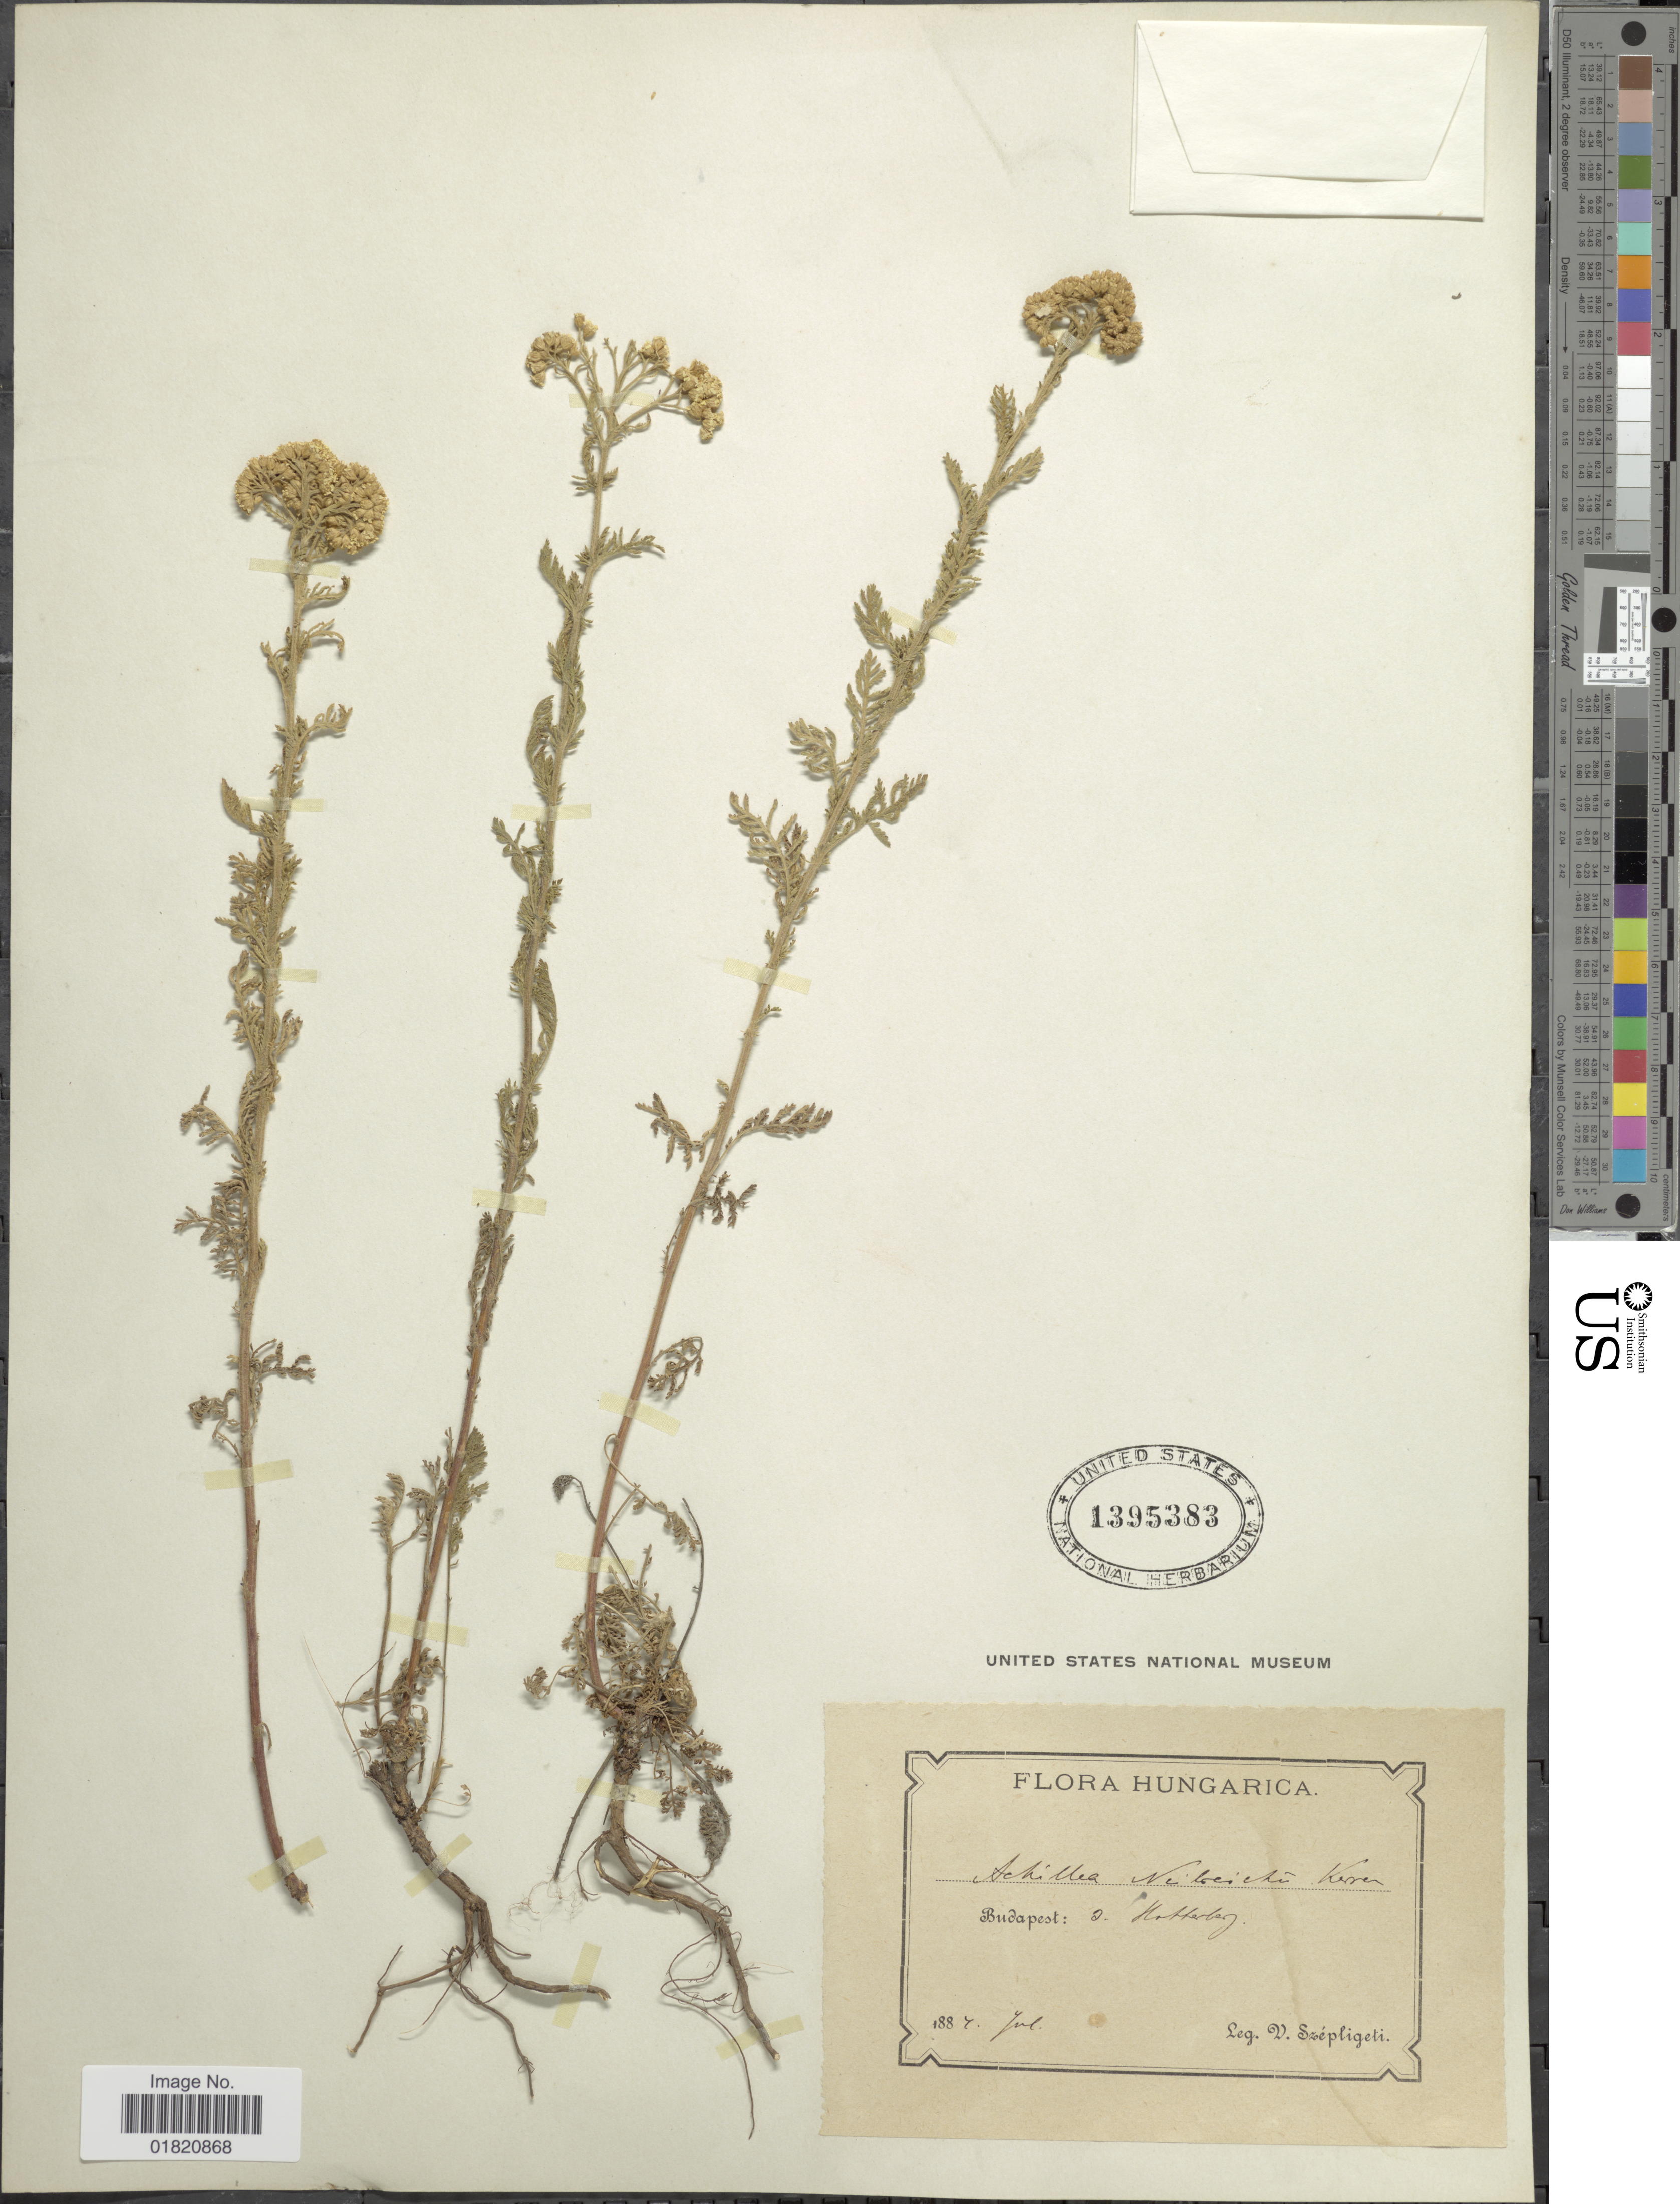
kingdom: Plantae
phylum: Tracheophyta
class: Magnoliopsida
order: Asterales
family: Asteraceae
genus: Achillea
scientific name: Achillea nielreichii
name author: Kern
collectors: W. Szépligeti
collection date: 1887-07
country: Hungary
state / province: Budapest, Capital District of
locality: D. Hotteberg [interpreted]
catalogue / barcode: US 1395383